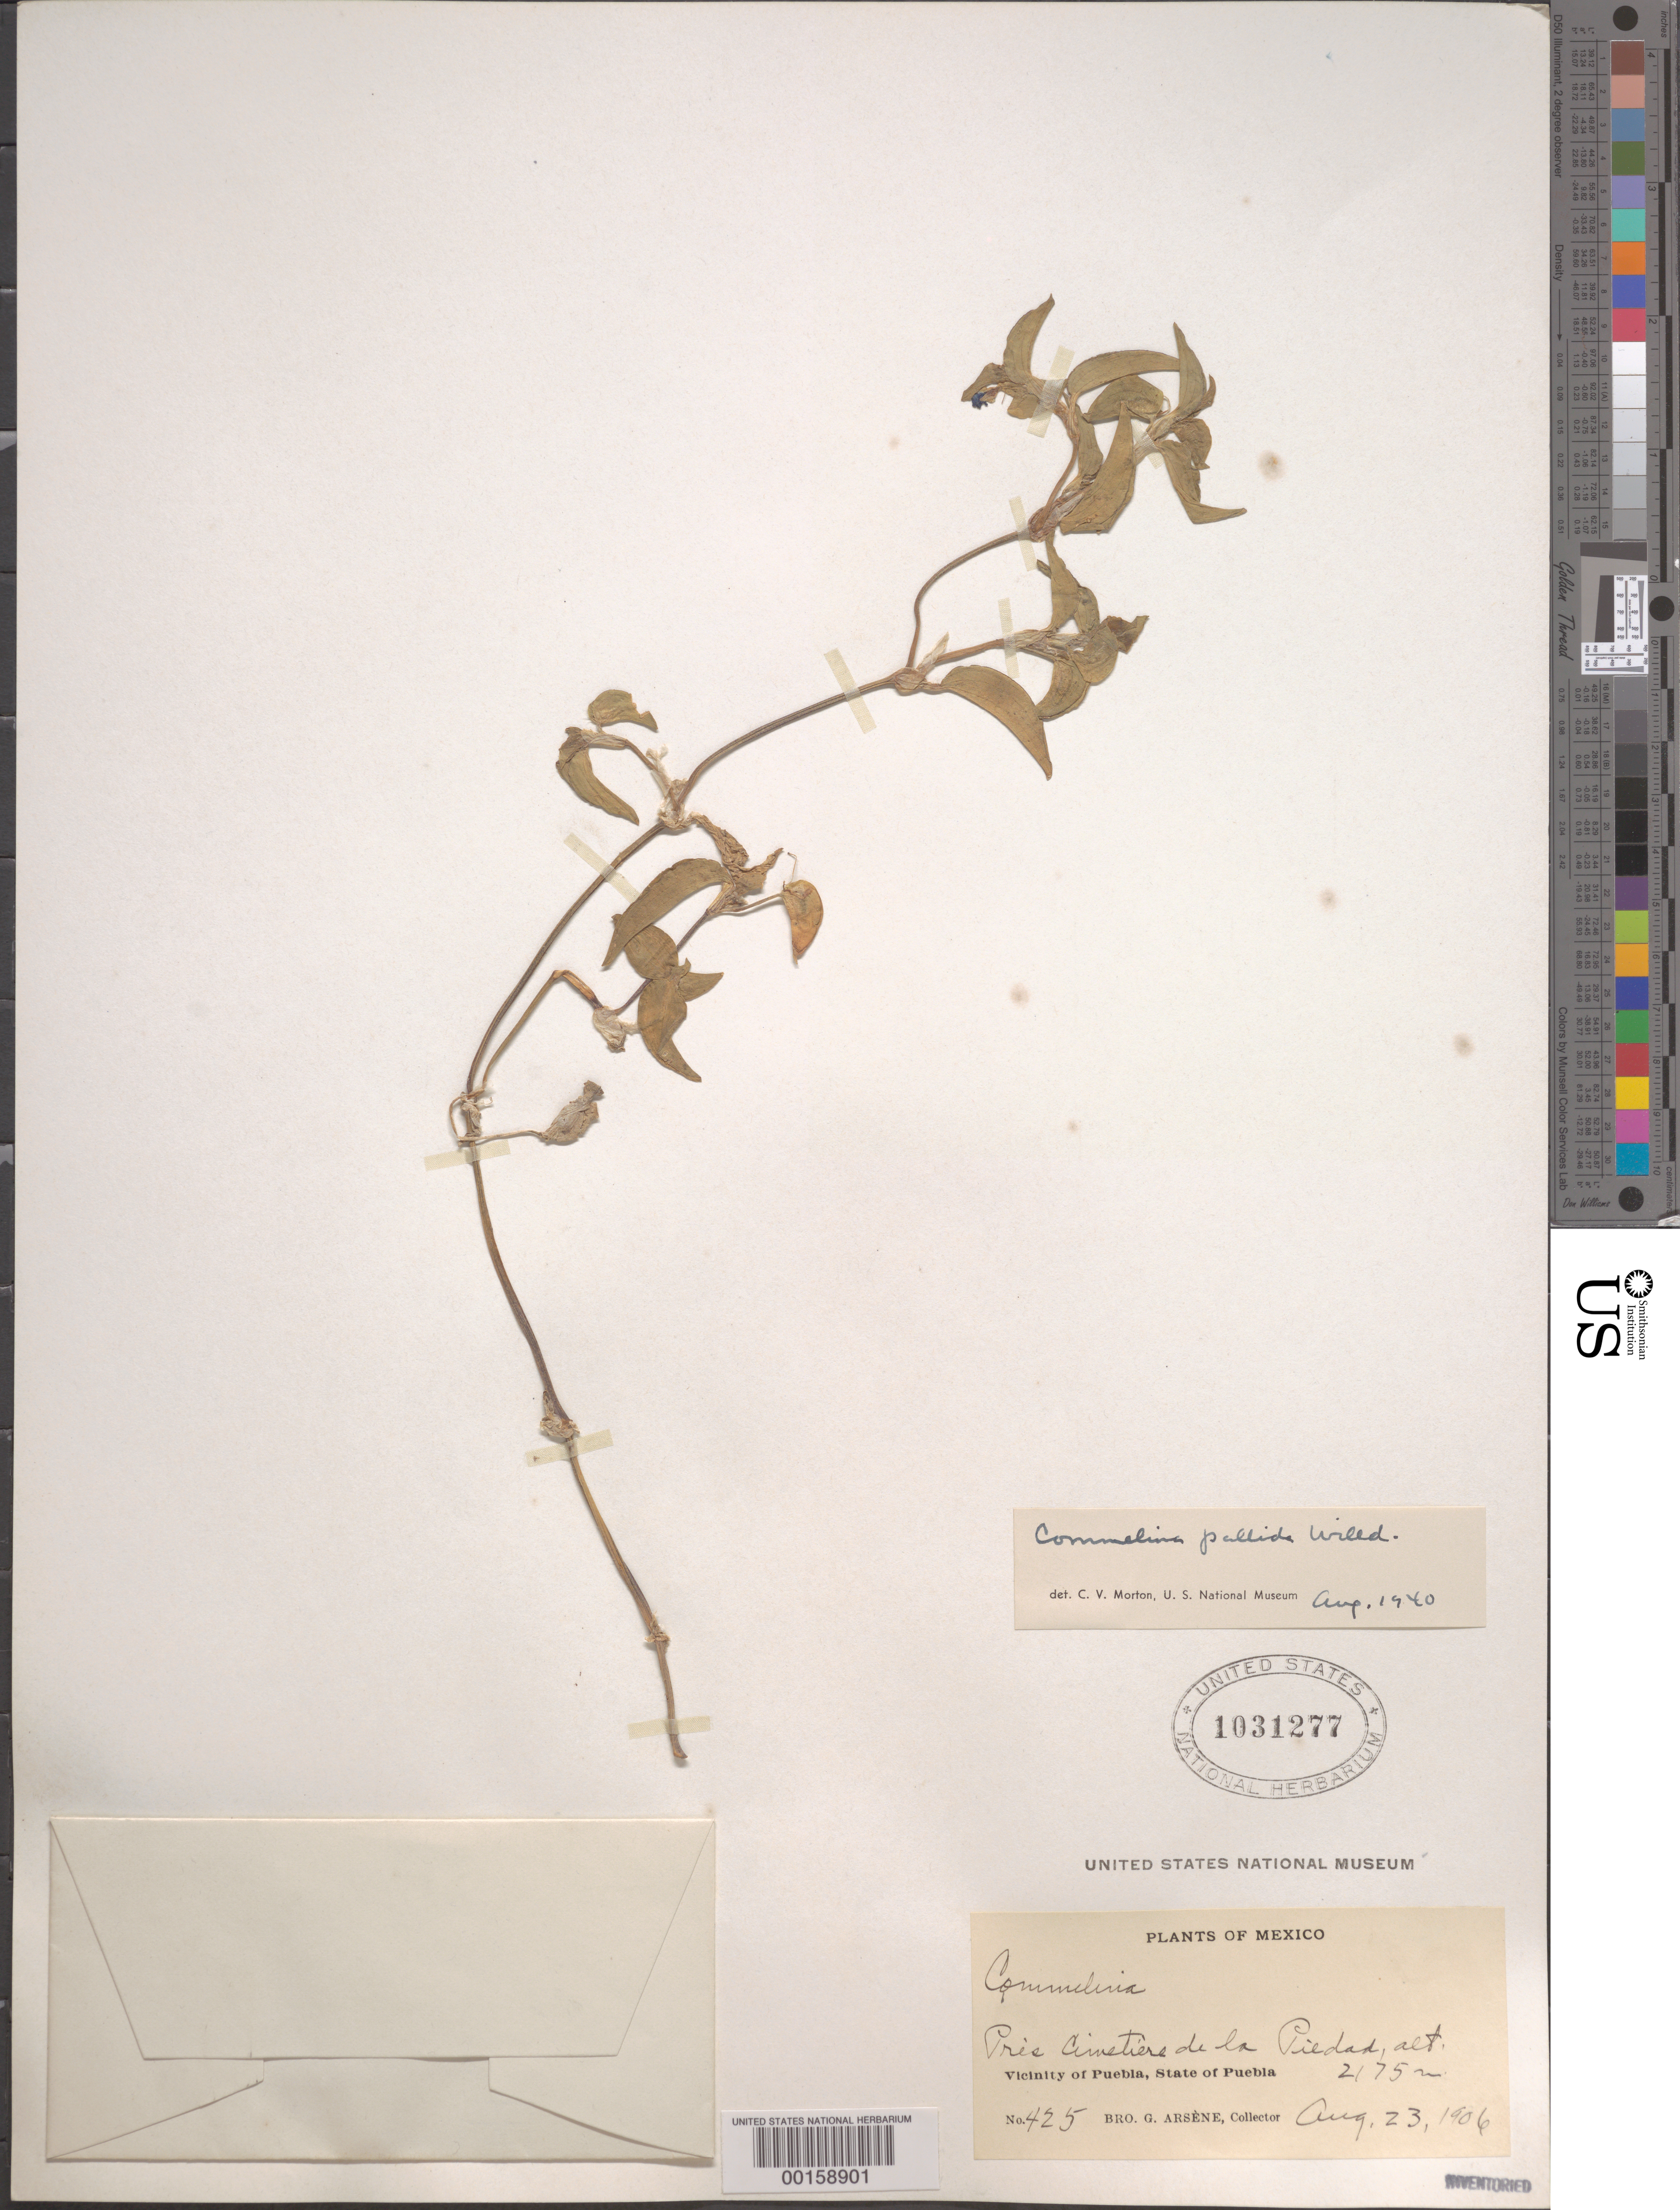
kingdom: Plantae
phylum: Tracheophyta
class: Liliopsida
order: Commelinales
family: Commelinaceae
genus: Commelina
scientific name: Commelina pallida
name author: Willd.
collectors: Bro. G. Arsène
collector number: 425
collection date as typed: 23 Aug 1906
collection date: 1906-08-23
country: Mexico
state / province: Puebla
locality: Cimeticre de la piedad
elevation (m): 2175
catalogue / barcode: US 1031277